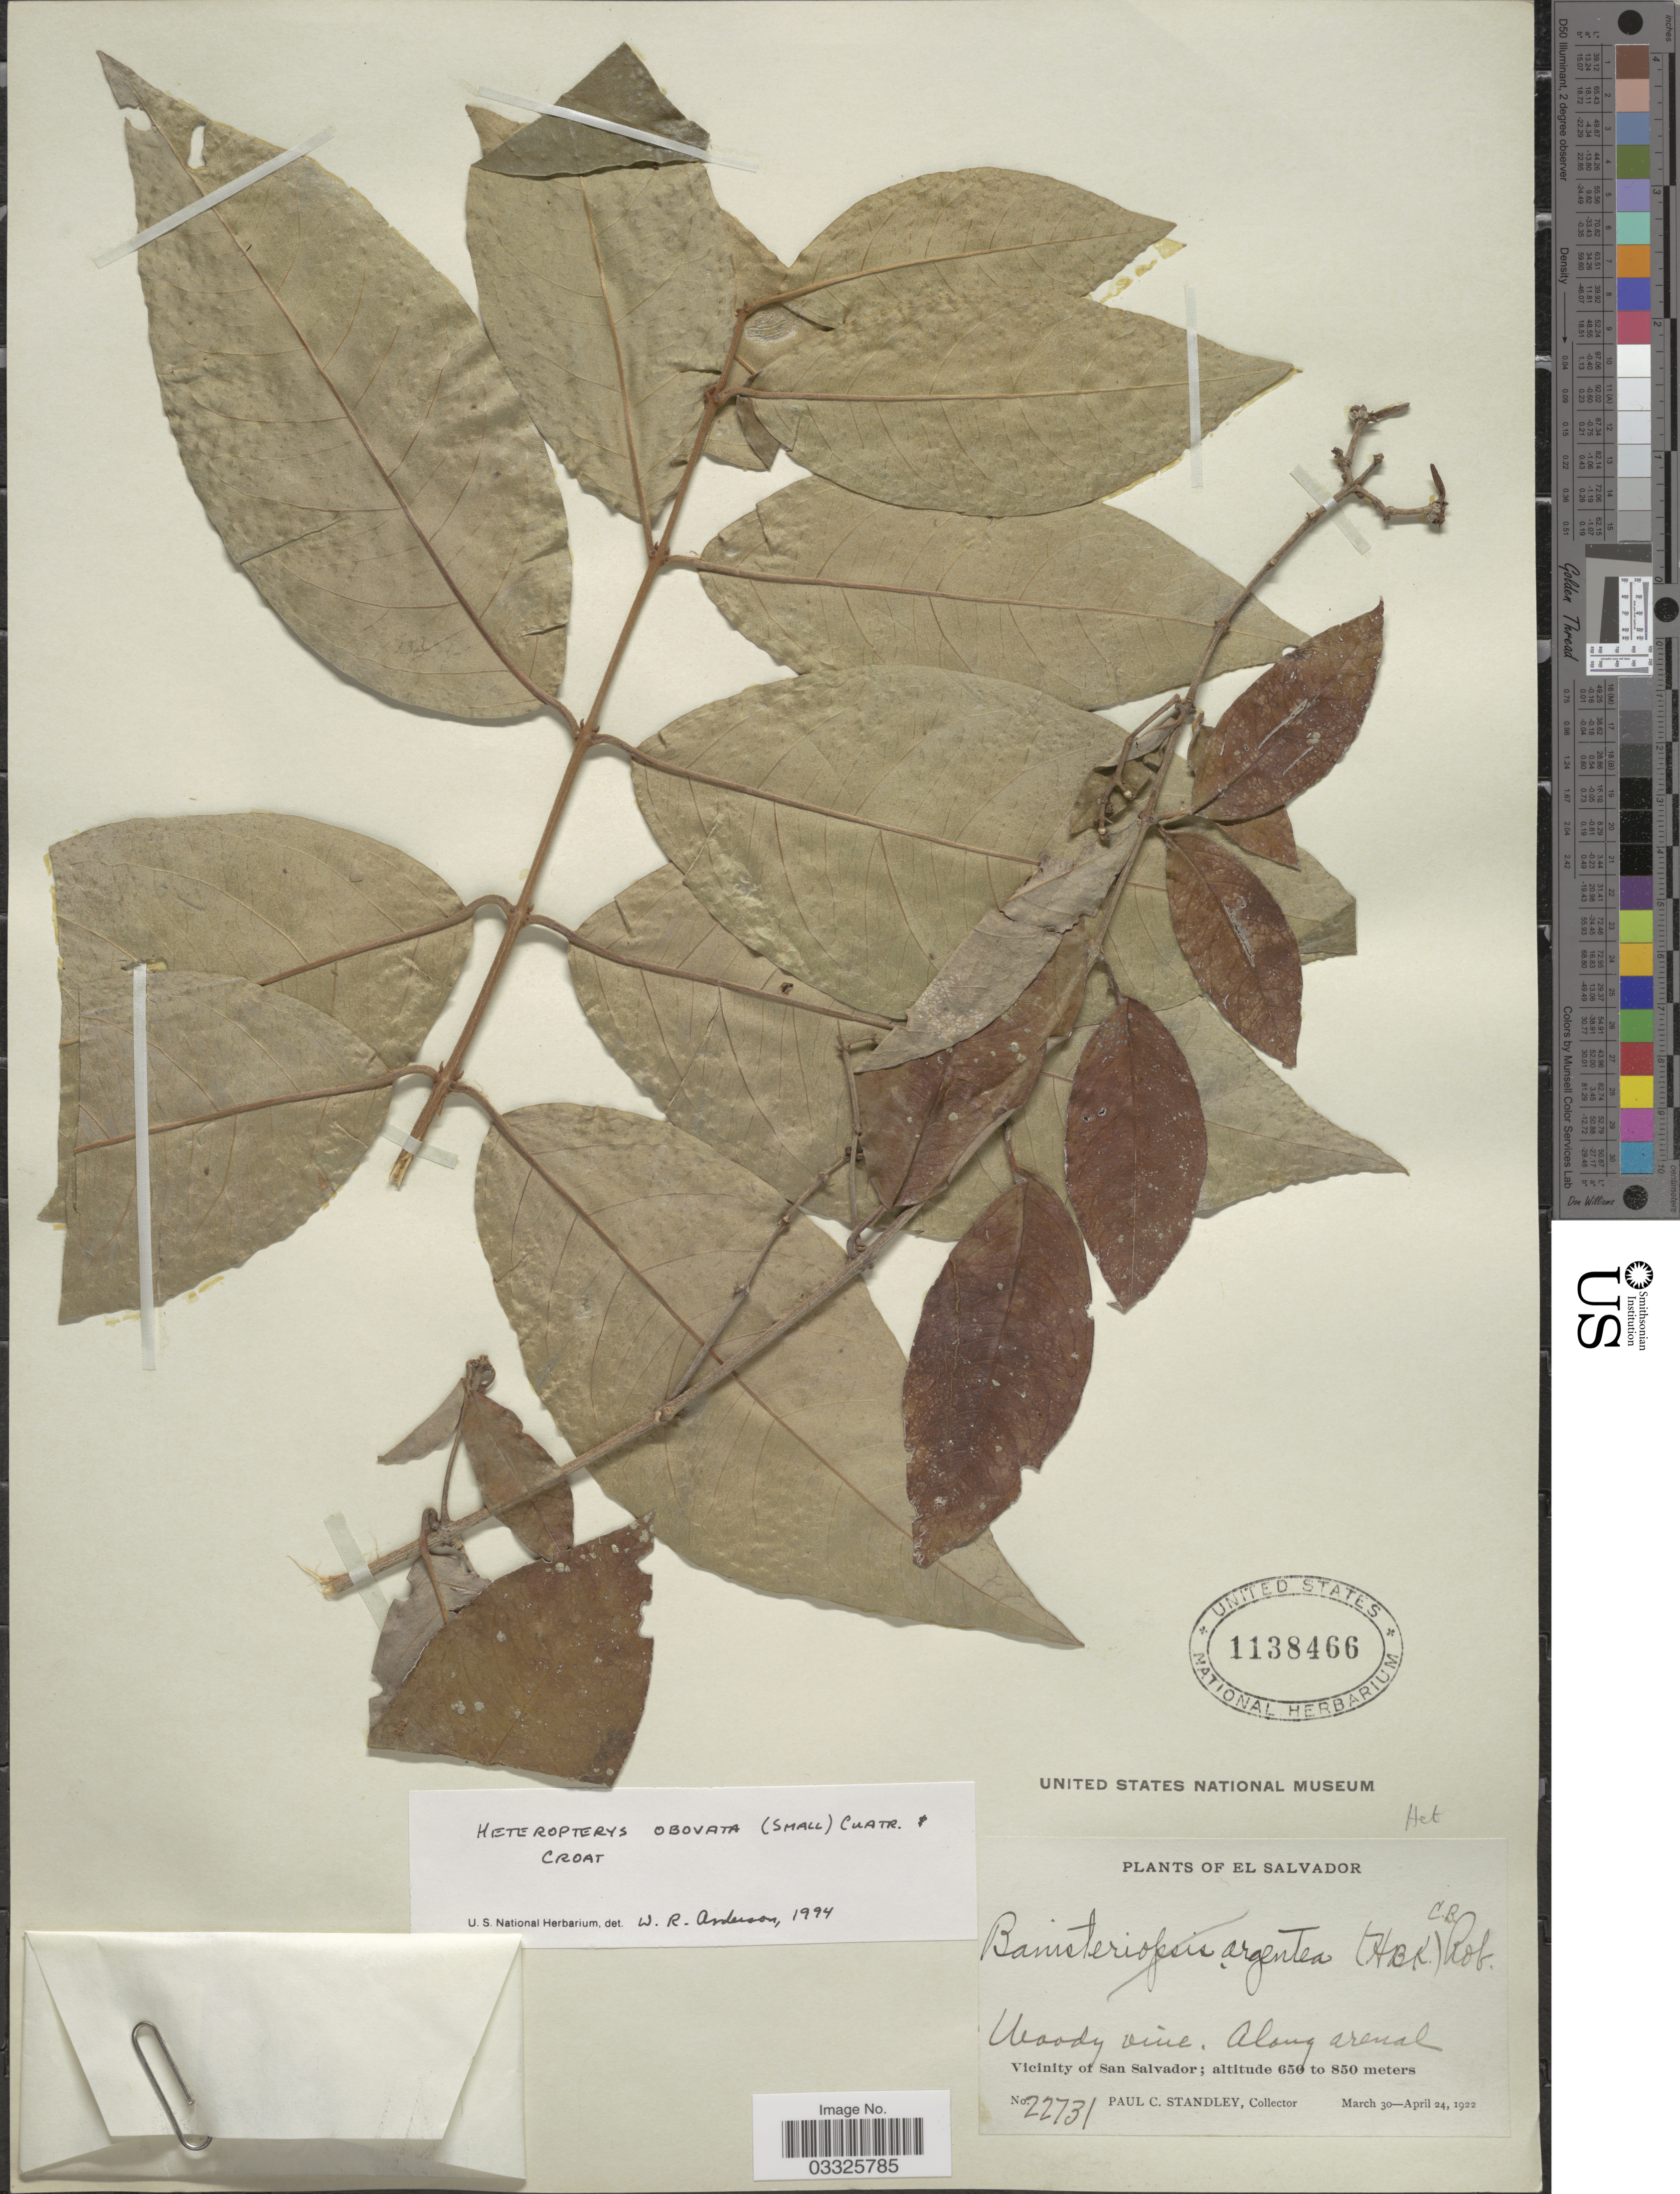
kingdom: Plantae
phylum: Tracheophyta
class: Magnoliopsida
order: Malpighiales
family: Malpighiaceae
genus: Heteropterys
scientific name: Heteropterys obovata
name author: (Small) Cuatrec. & Croat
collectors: P. C. Standley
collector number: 22731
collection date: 1922-03-30/1922-04-24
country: El Salvador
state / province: San Salvador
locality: Vicinity of San Salvador.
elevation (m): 650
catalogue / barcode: US 1138466